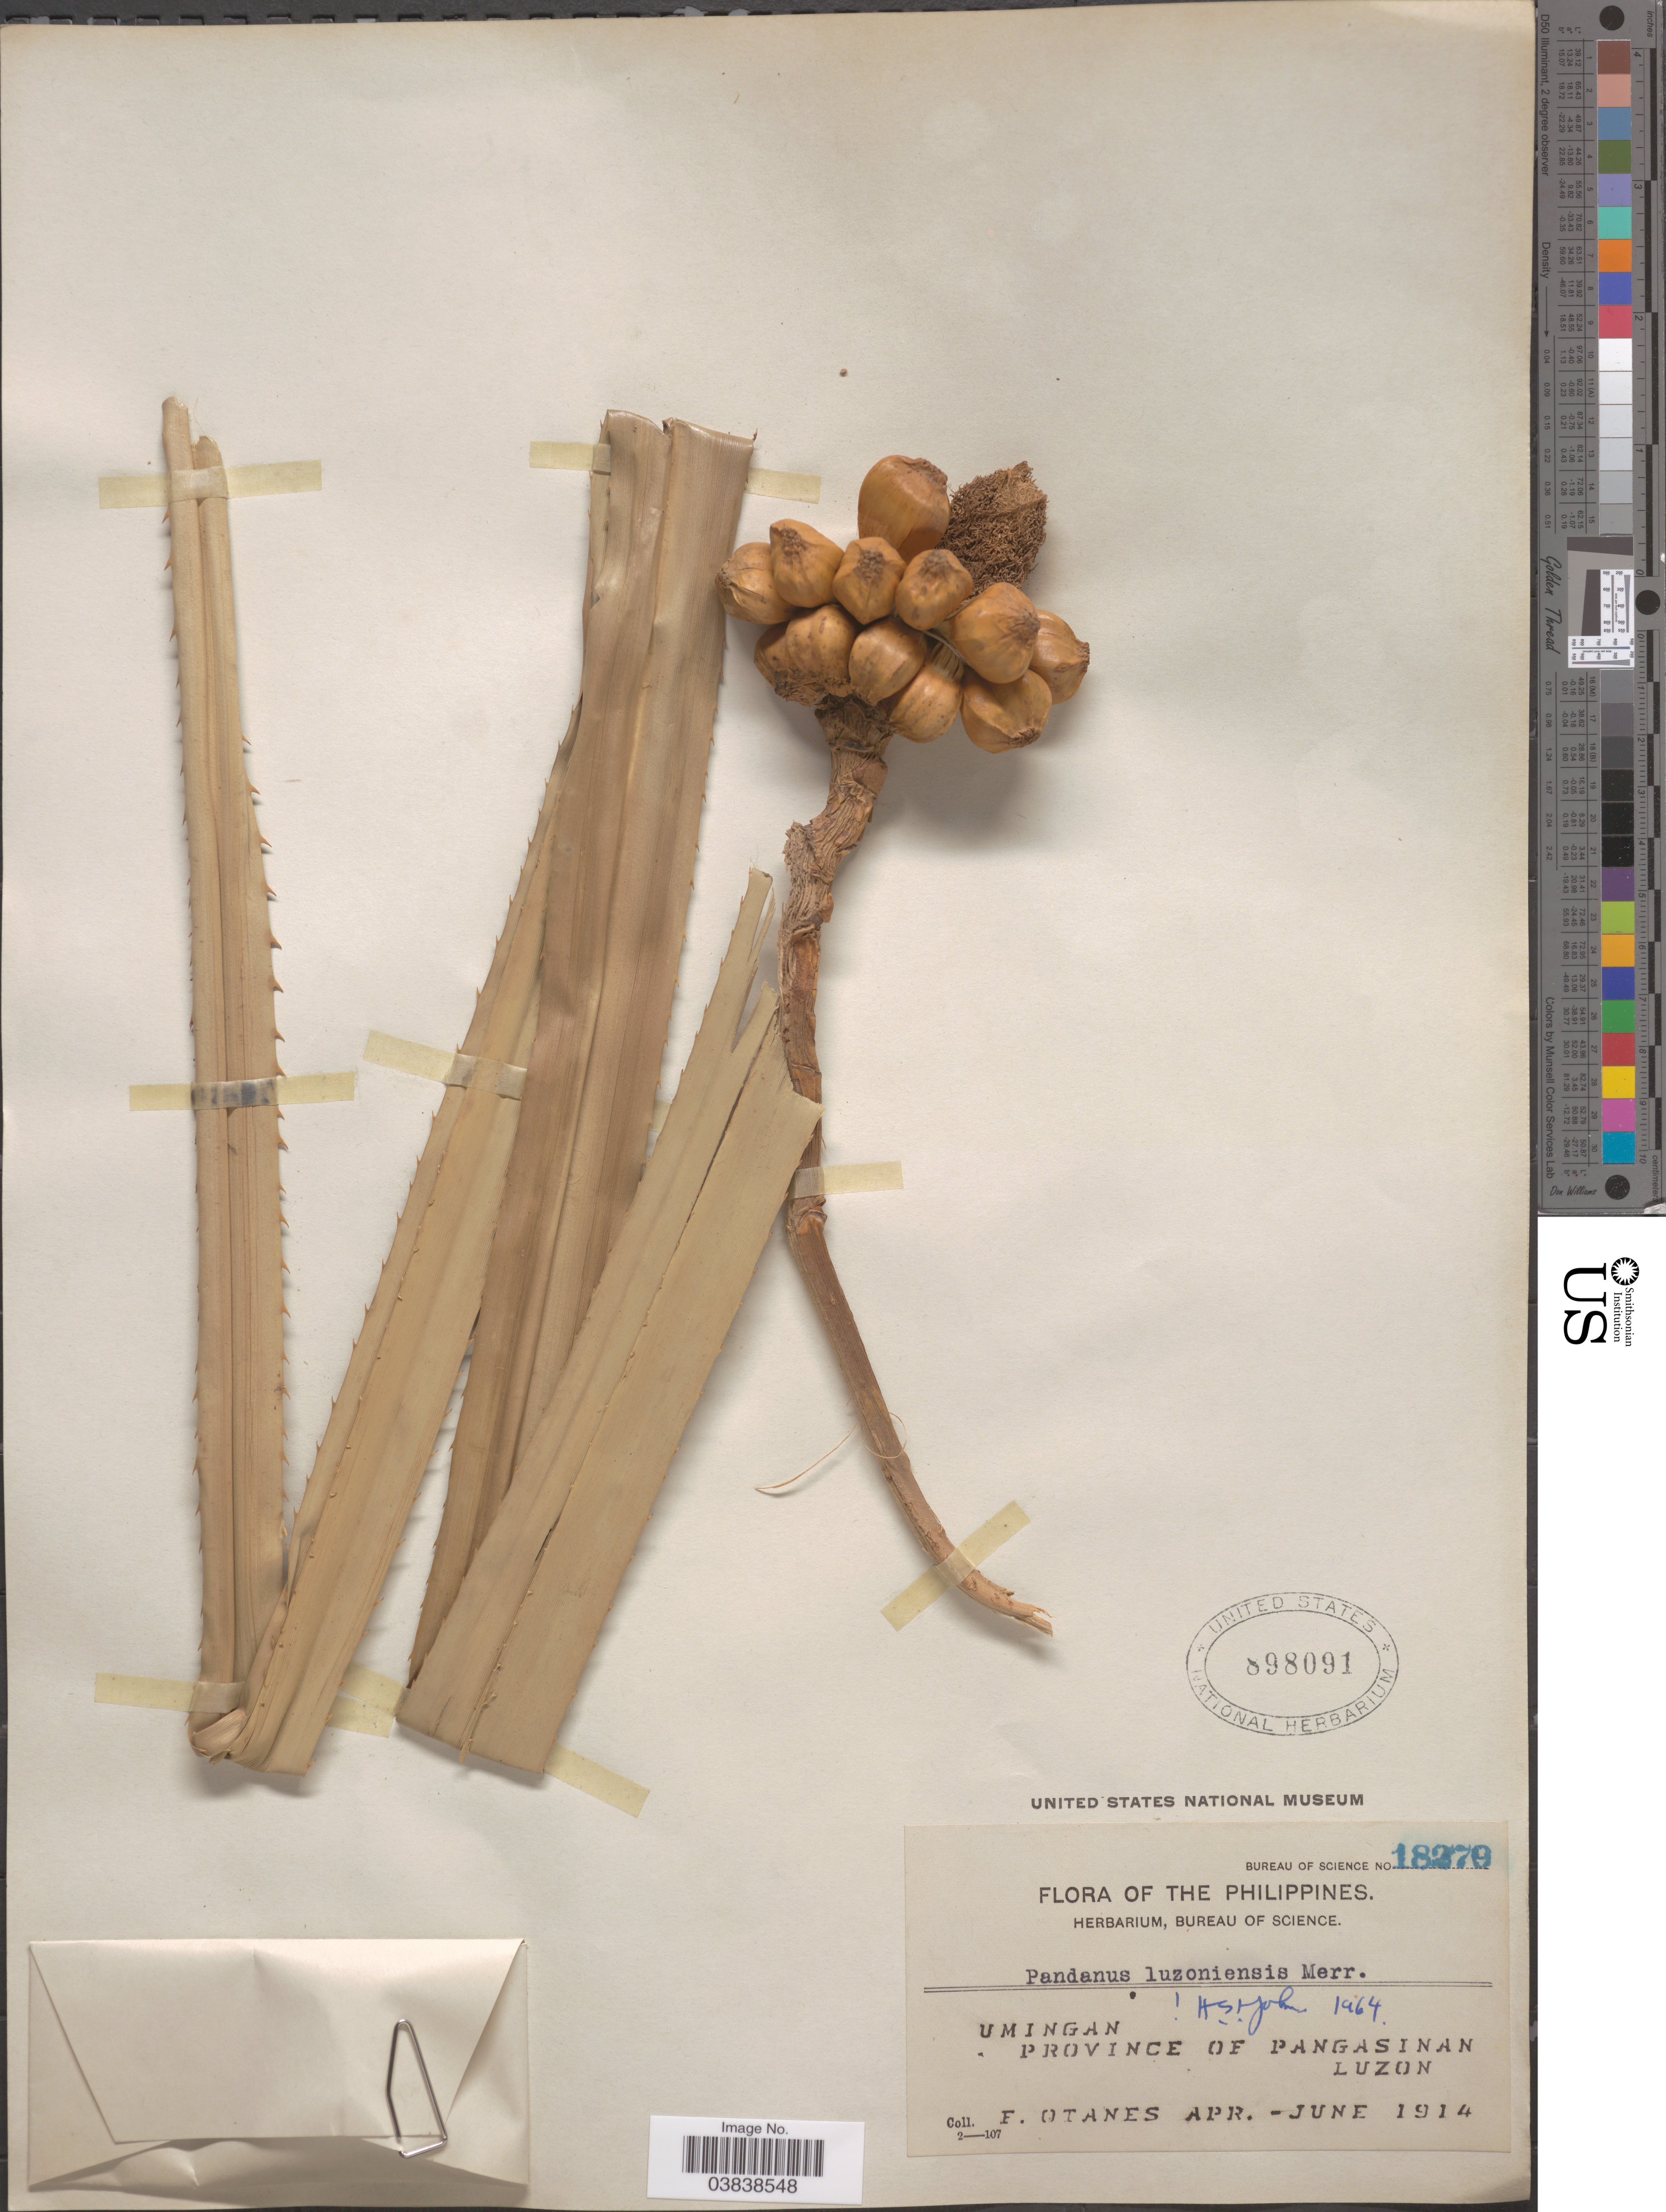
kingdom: Plantae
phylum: Tracheophyta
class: Liliopsida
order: Pandanales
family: Pandanaceae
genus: Pandanus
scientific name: Pandanus luzonensis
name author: Merr.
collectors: F. Q. Otanes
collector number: Bureau of Science 18270*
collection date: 1914-04/1914-06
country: Philippines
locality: Umingan, Province of Pangasinan, Luzon.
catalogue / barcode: US 898091